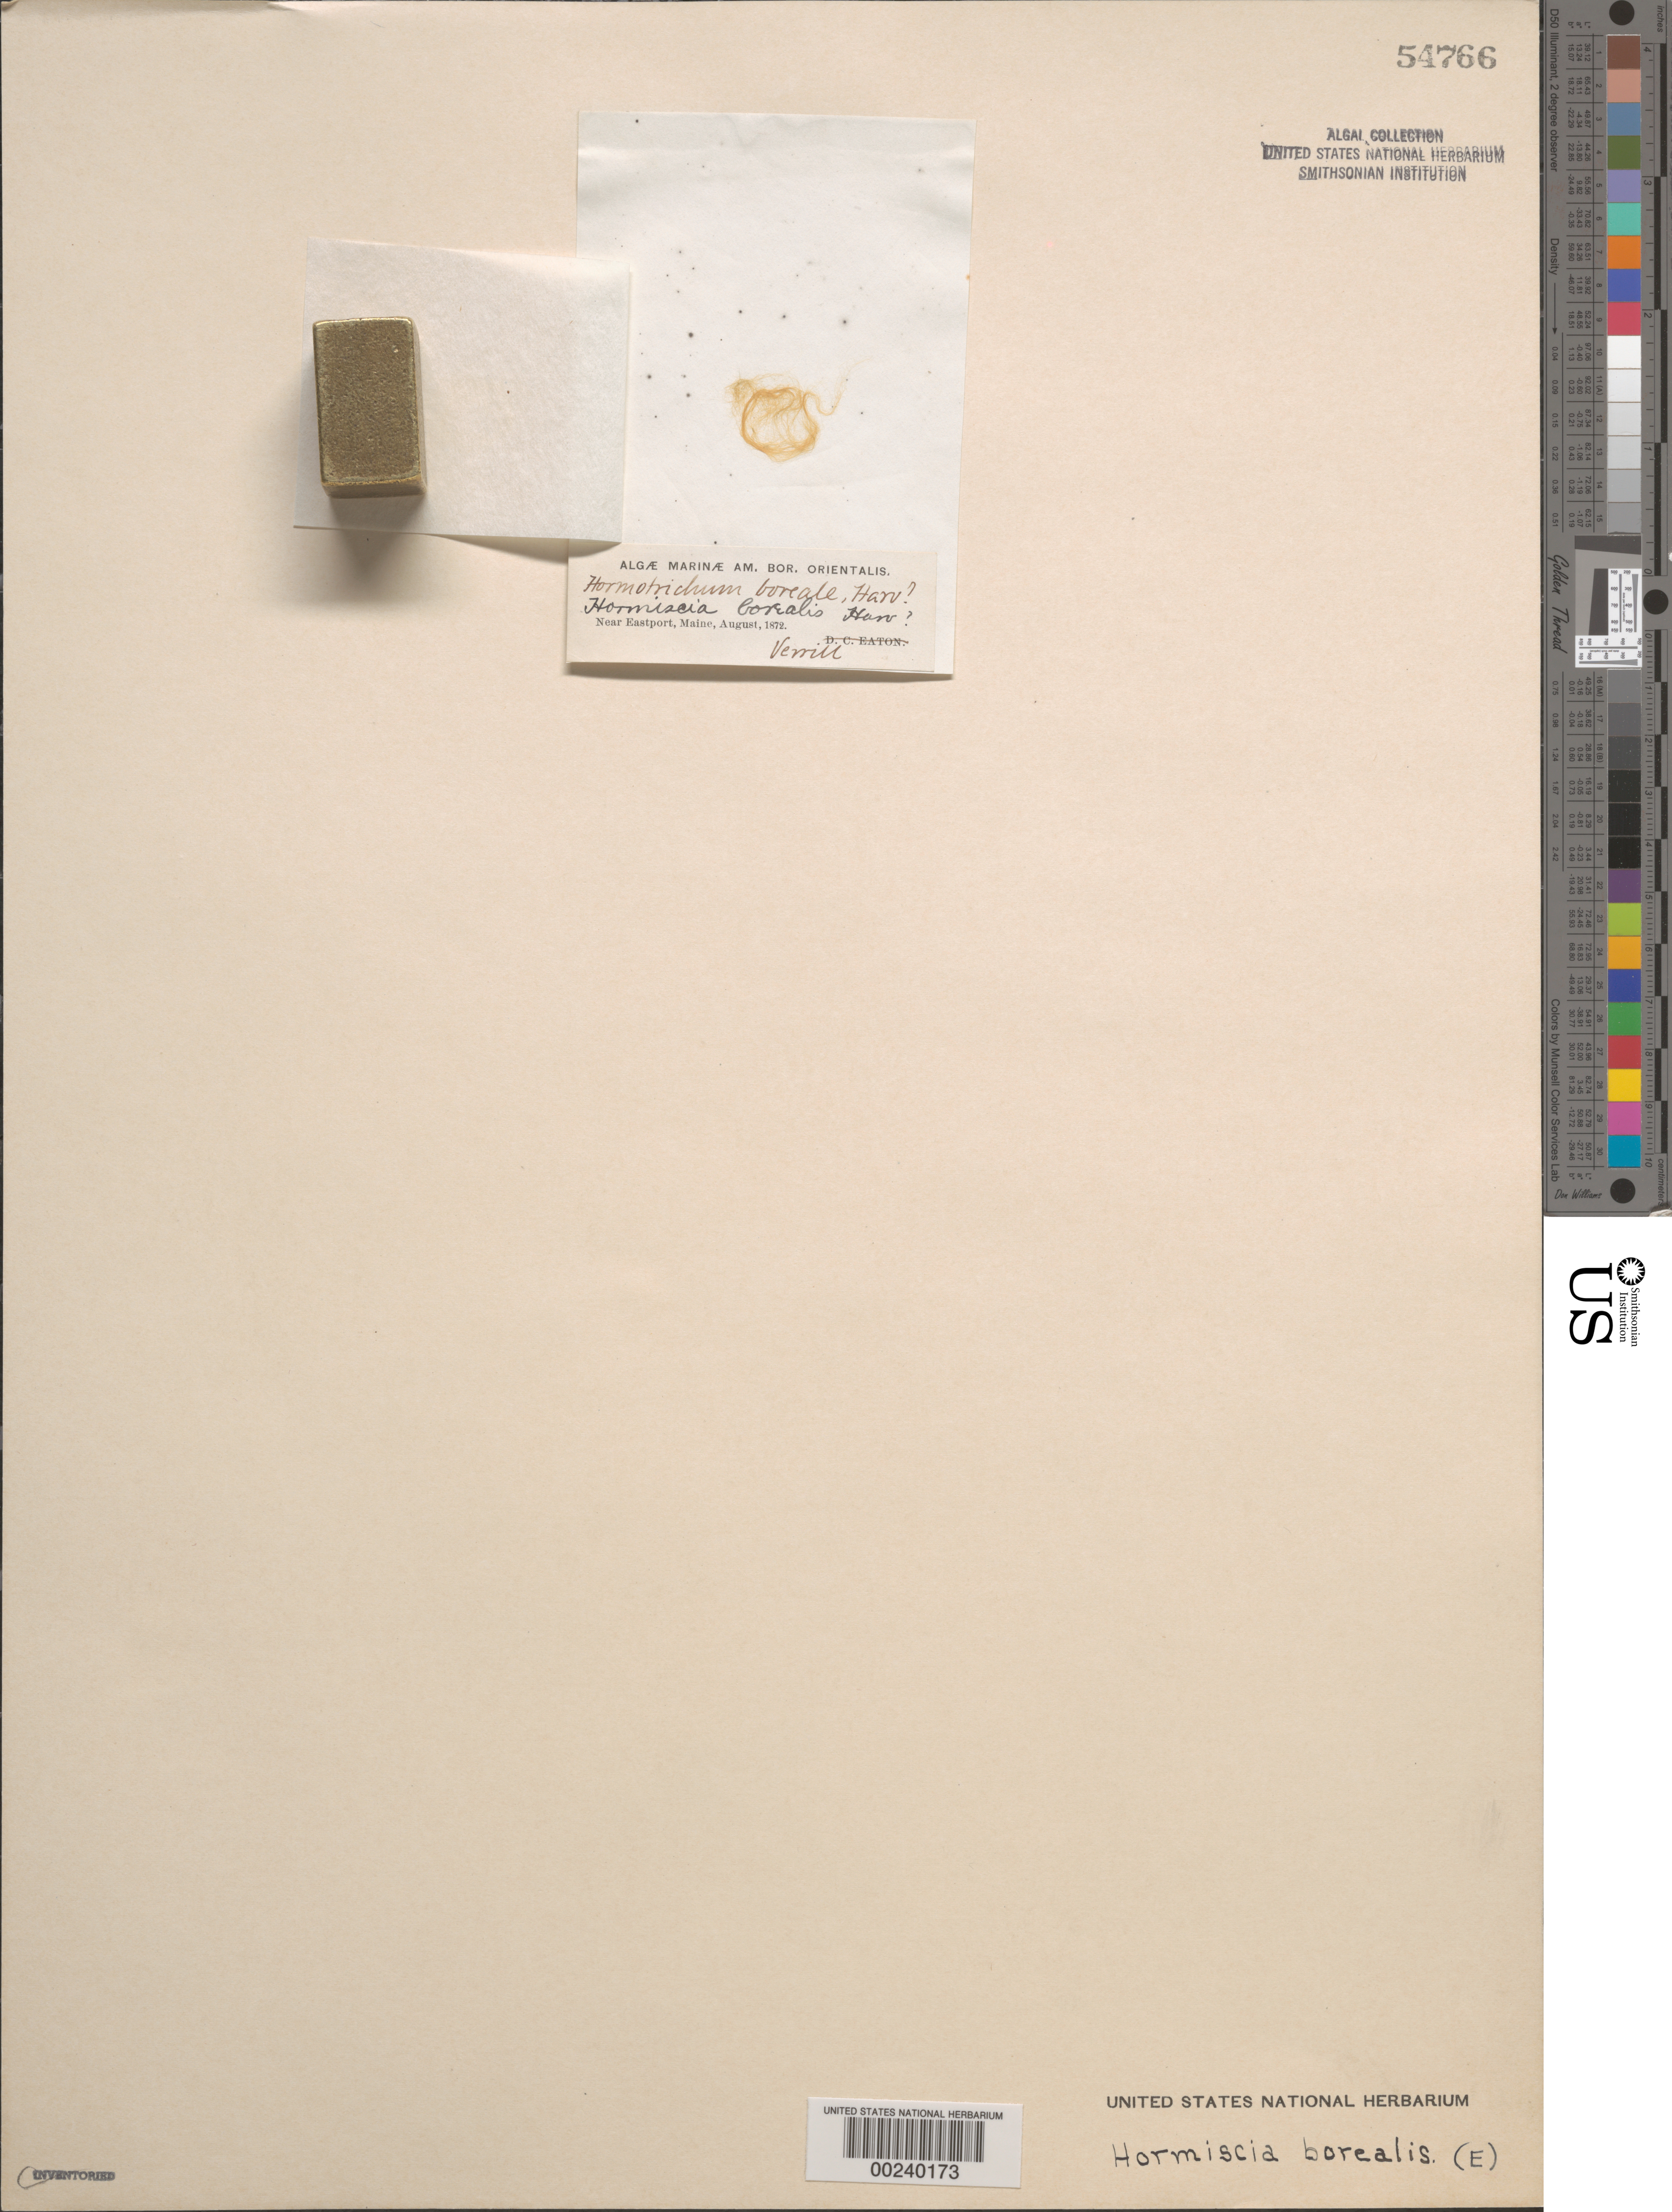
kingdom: Plantae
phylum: Chlorophyta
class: Ulvophyceae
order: Ulotrichales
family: Ulotrichaceae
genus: Ulothrix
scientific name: Ulothrix borealis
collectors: A. Verrill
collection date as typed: Aug 1872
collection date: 1872-08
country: United States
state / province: Maine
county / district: Washington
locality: Near Eastport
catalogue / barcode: US 54766